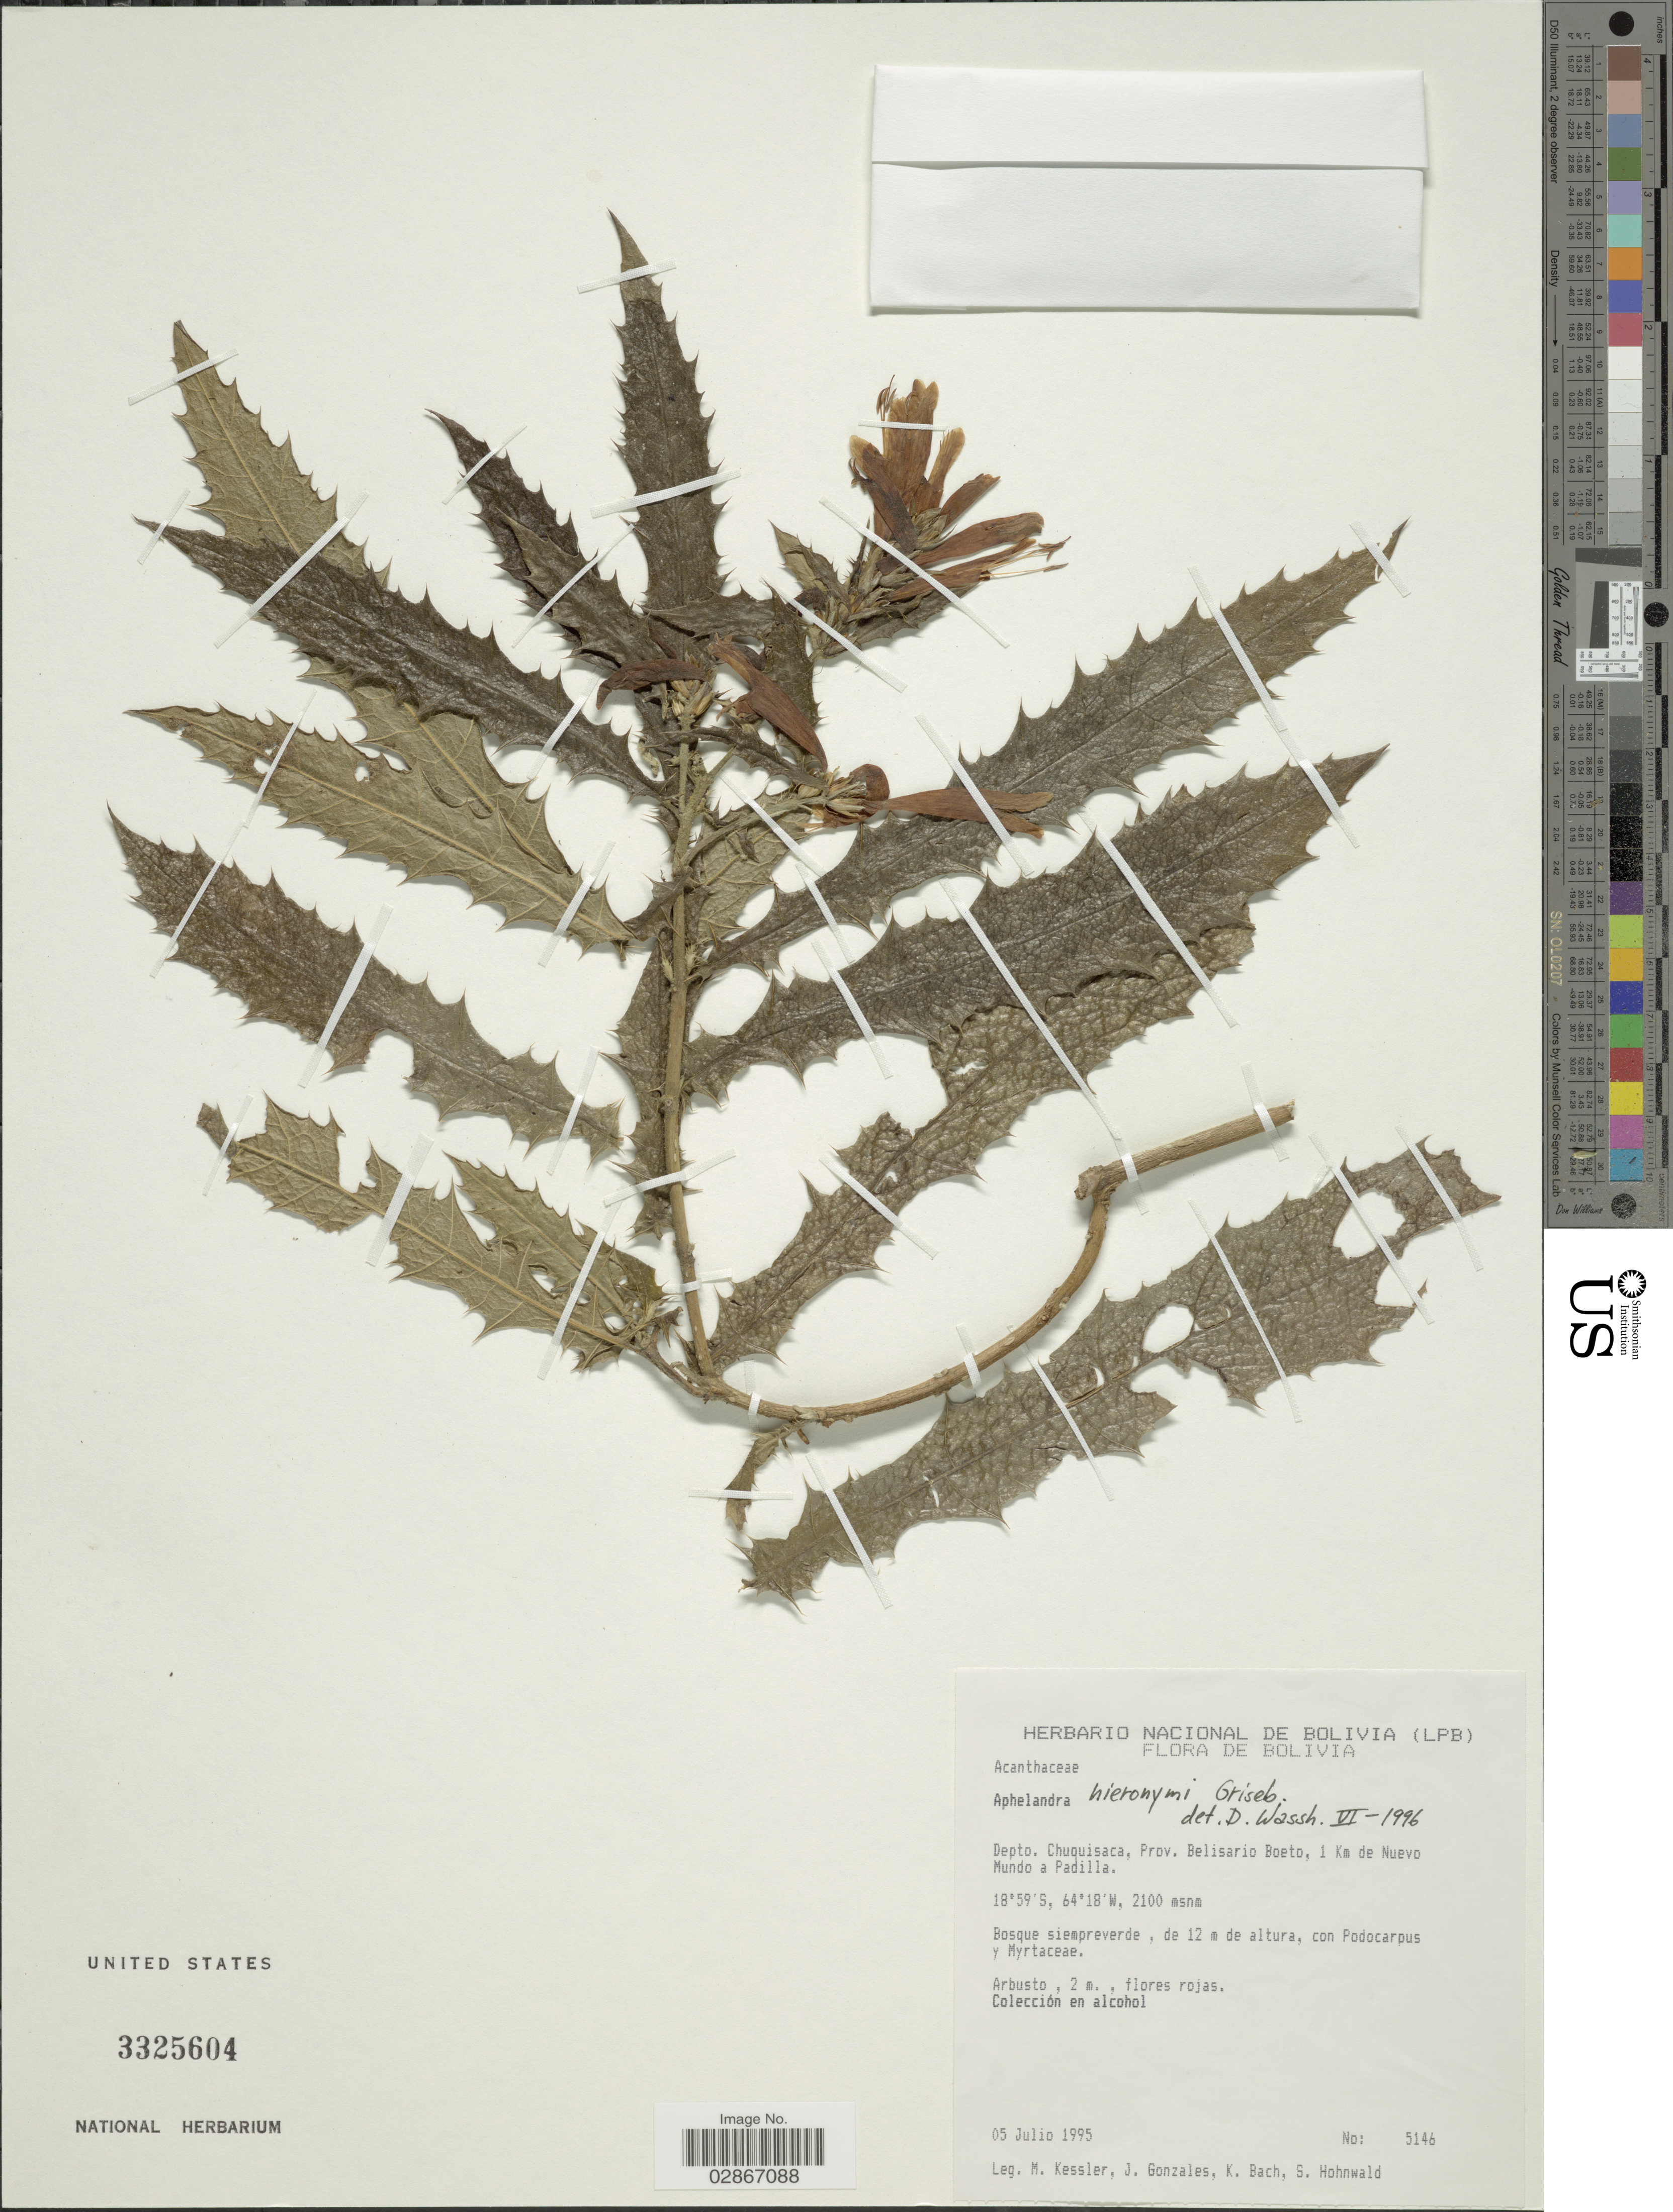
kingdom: Plantae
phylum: Tracheophyta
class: Magnoliopsida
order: Lamiales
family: Acanthaceae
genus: Aphelandra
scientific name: Aphelandra hieronymi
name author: Griseb.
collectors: M. Kessler, J. Gonzales, K. Bach & S. Hohnwald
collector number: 5146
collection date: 1995-07-05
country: Bolivia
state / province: Chuquisaca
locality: Depto. Chuquisaca, Prov. Belisario Boeto, 1 Km de Nuevo Mundo a Padilla.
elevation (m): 2100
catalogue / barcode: US 3325604